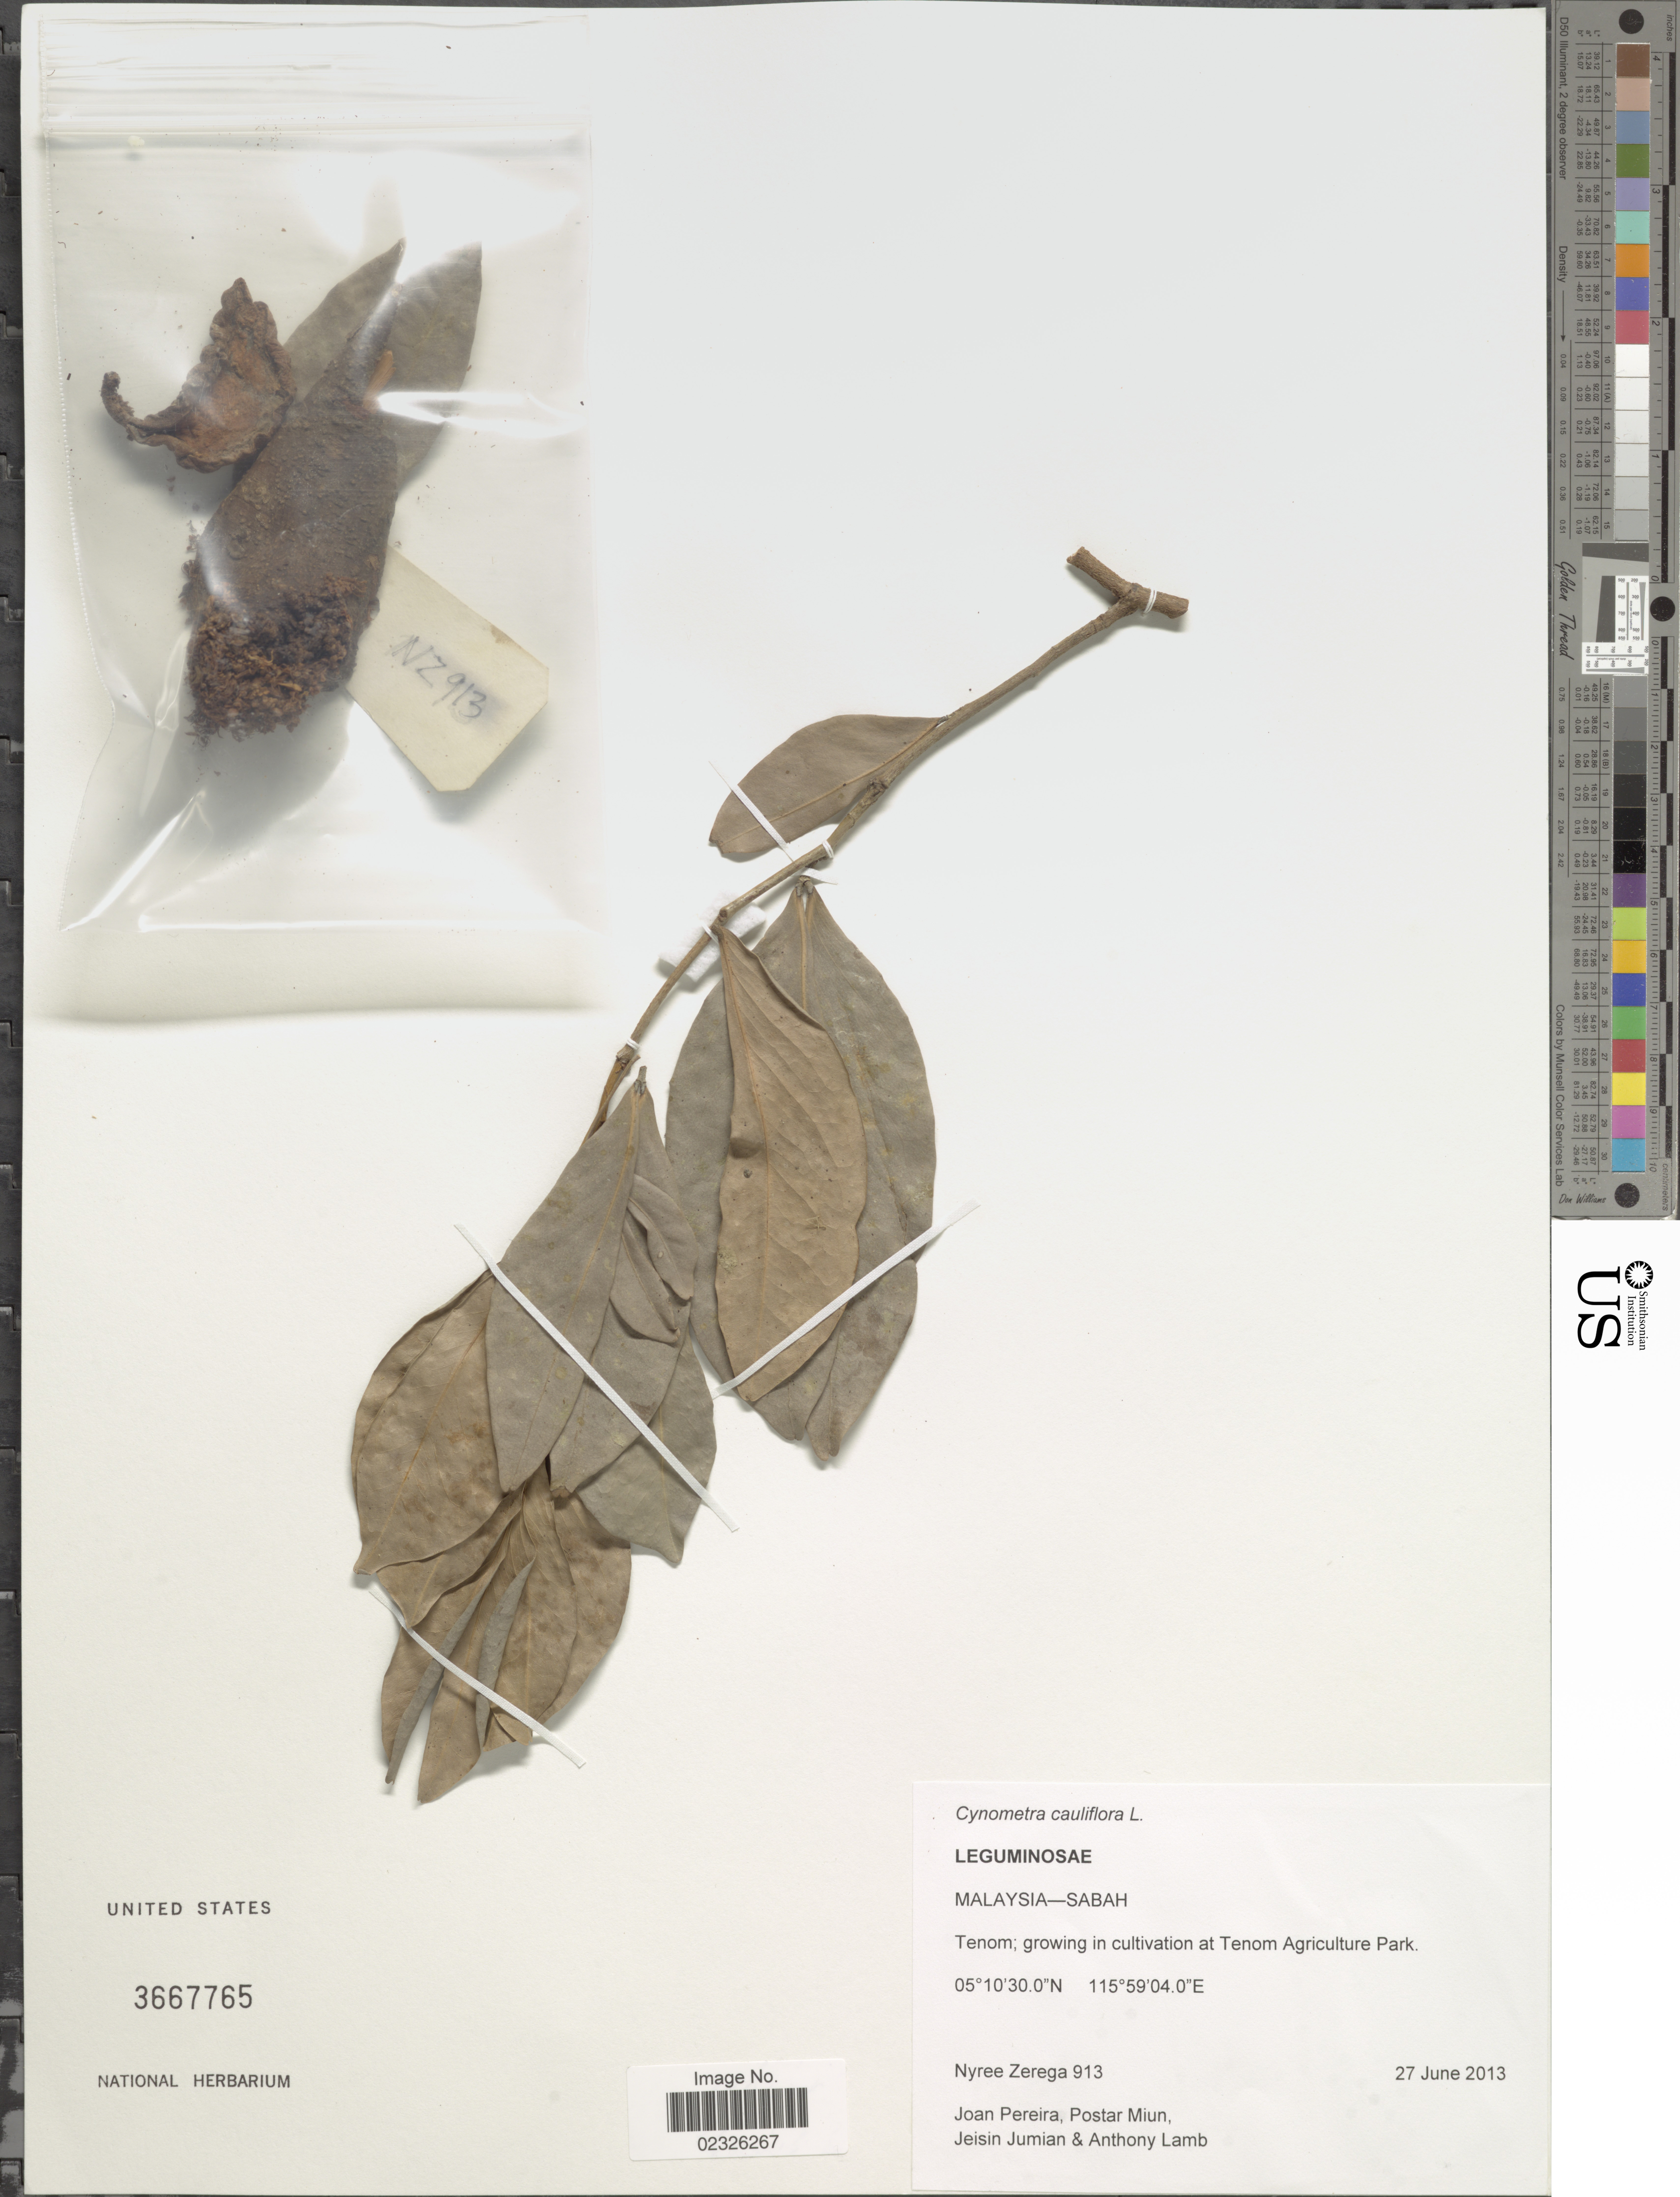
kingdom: Plantae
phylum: Tracheophyta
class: Magnoliopsida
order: Fabales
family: Fabaceae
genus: Cynometra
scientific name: Cynometra cauliflora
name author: L.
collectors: N. Zerega, J. Pereira, -. Postar, J. Jumian & A. J. Lamb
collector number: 913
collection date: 2013-06-27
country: Malaysia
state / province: Sabah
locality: Tenom; grwoing in cultivation at Tenom Agriculture Park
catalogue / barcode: US 3667765